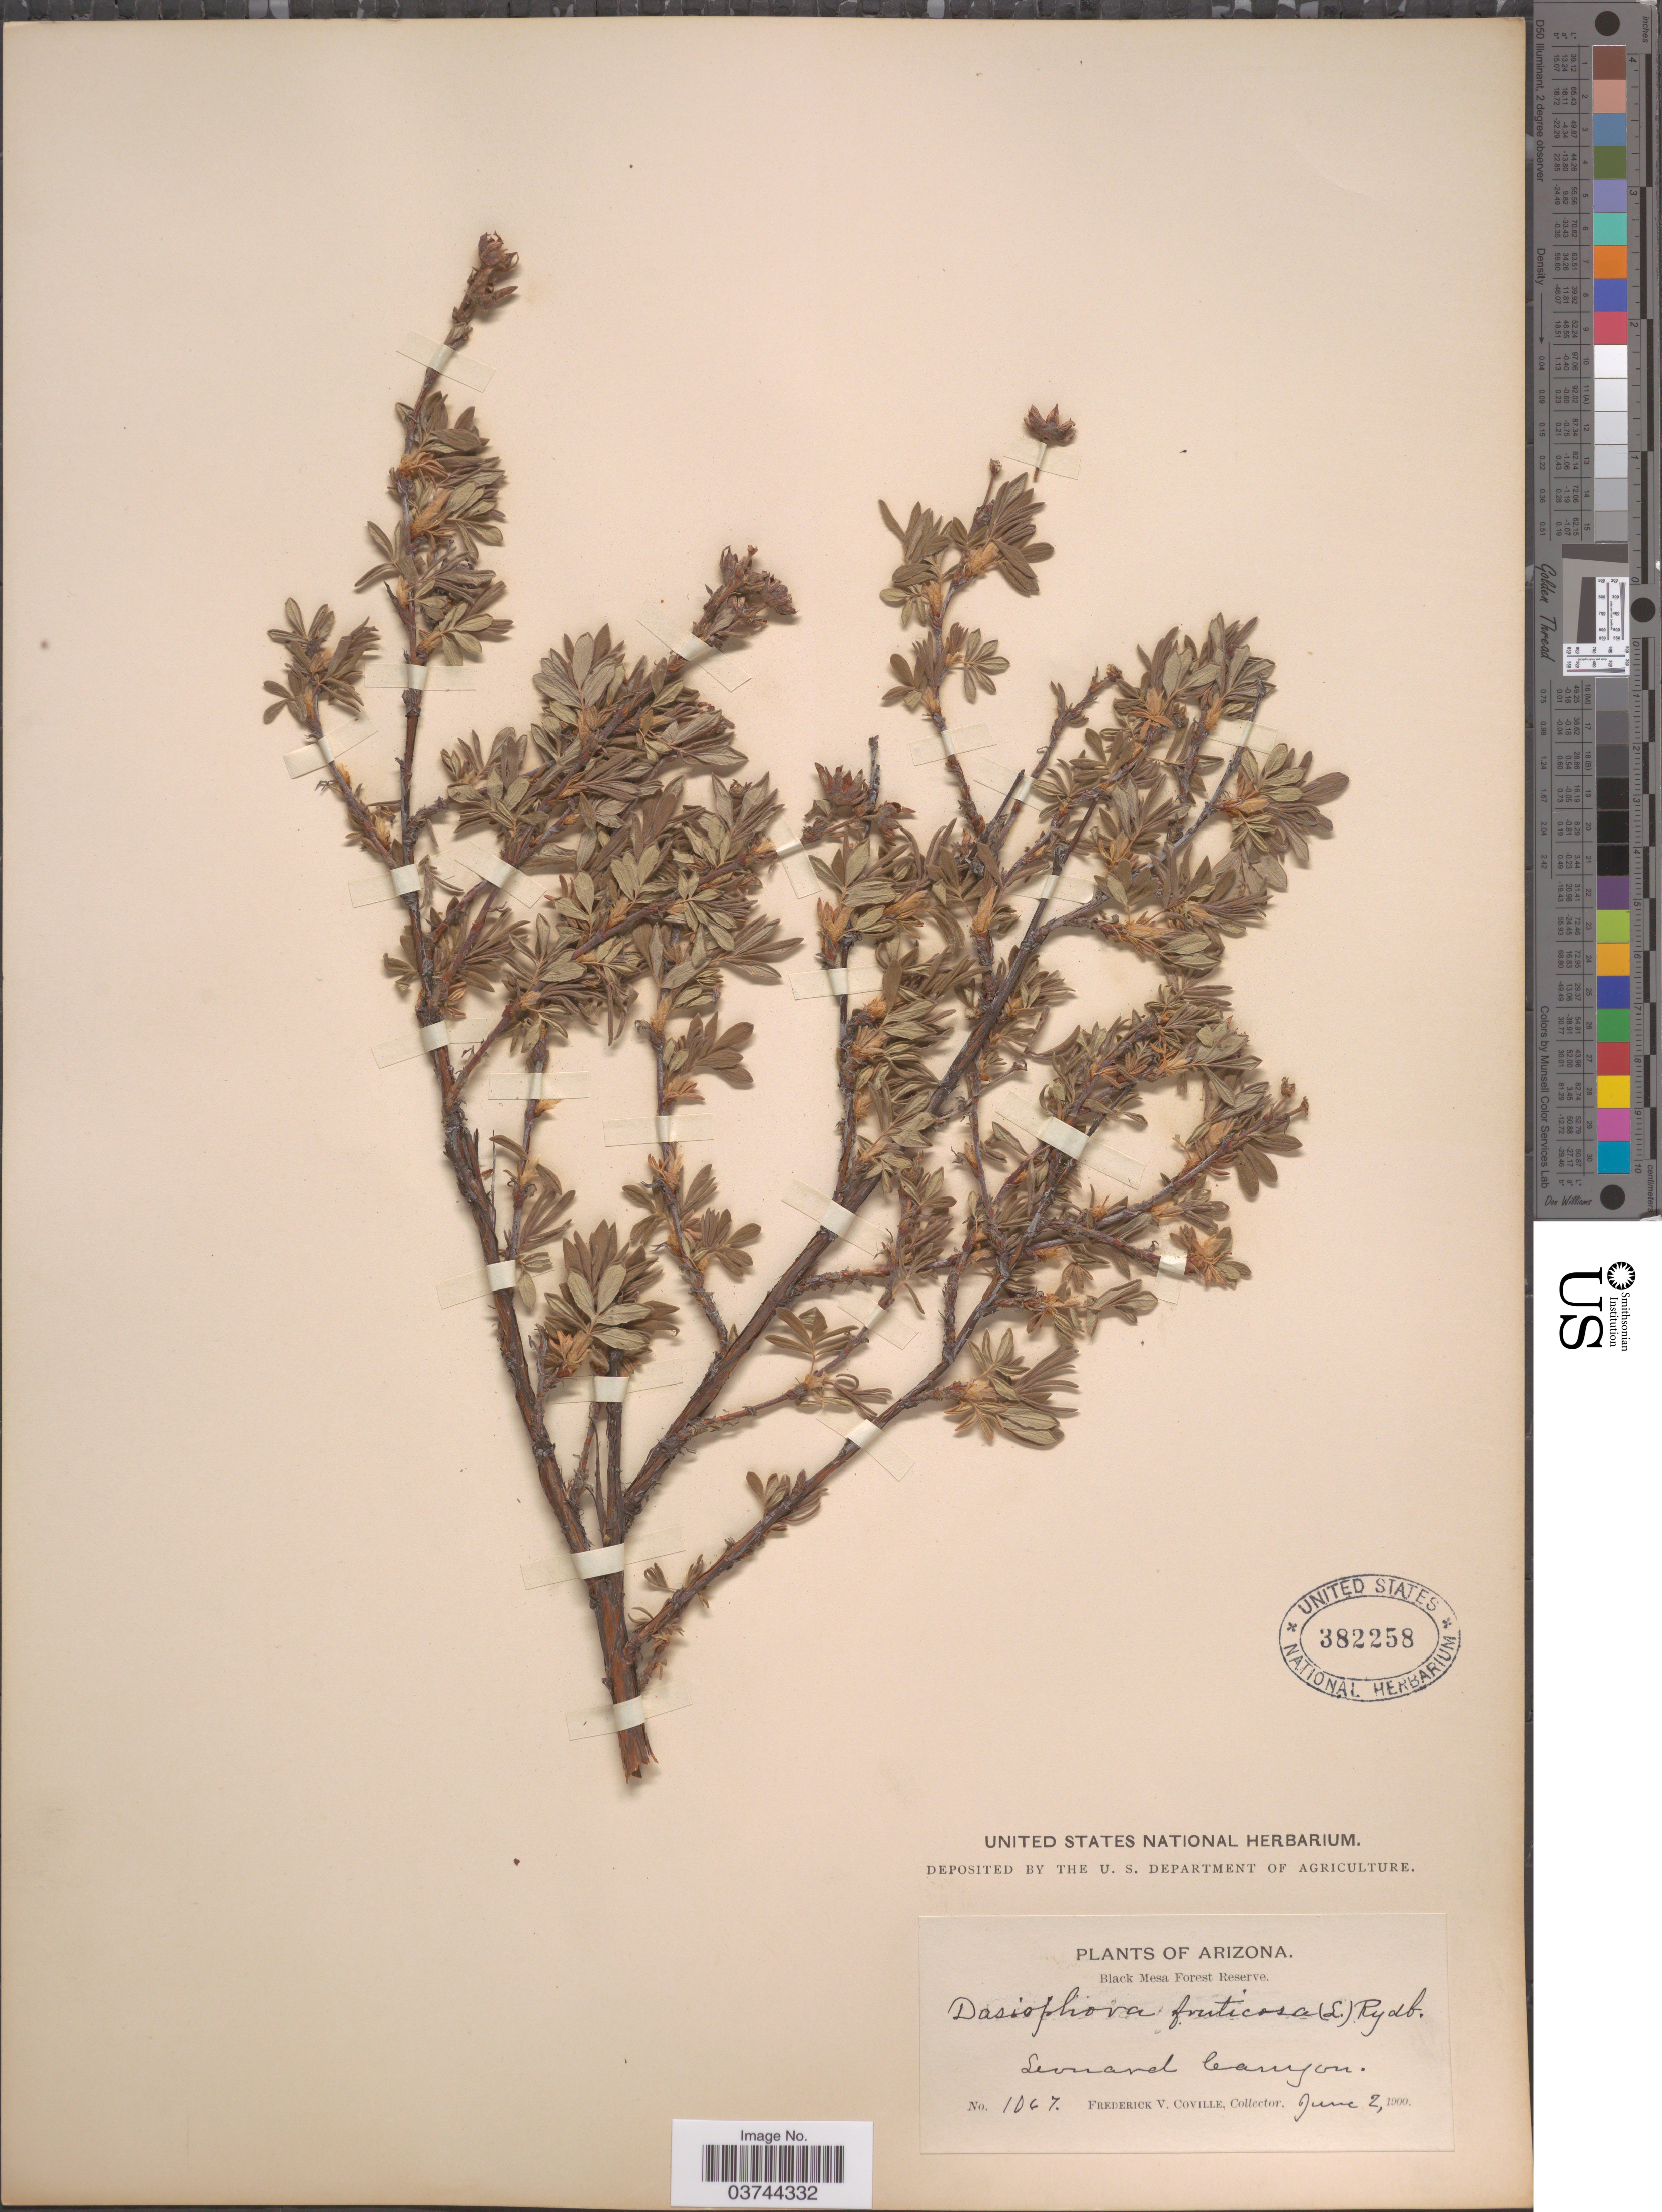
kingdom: Plantae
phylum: Tracheophyta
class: Magnoliopsida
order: Rosales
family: Rosaceae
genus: Dasiphora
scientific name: Dasiphora fruticosa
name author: (L.) Rydb.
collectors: F. V. Coville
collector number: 1067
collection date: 1900-06-02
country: United States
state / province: Arizona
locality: Black Mesa Forest Reserve. Leonard Canyon.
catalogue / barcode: US 382258